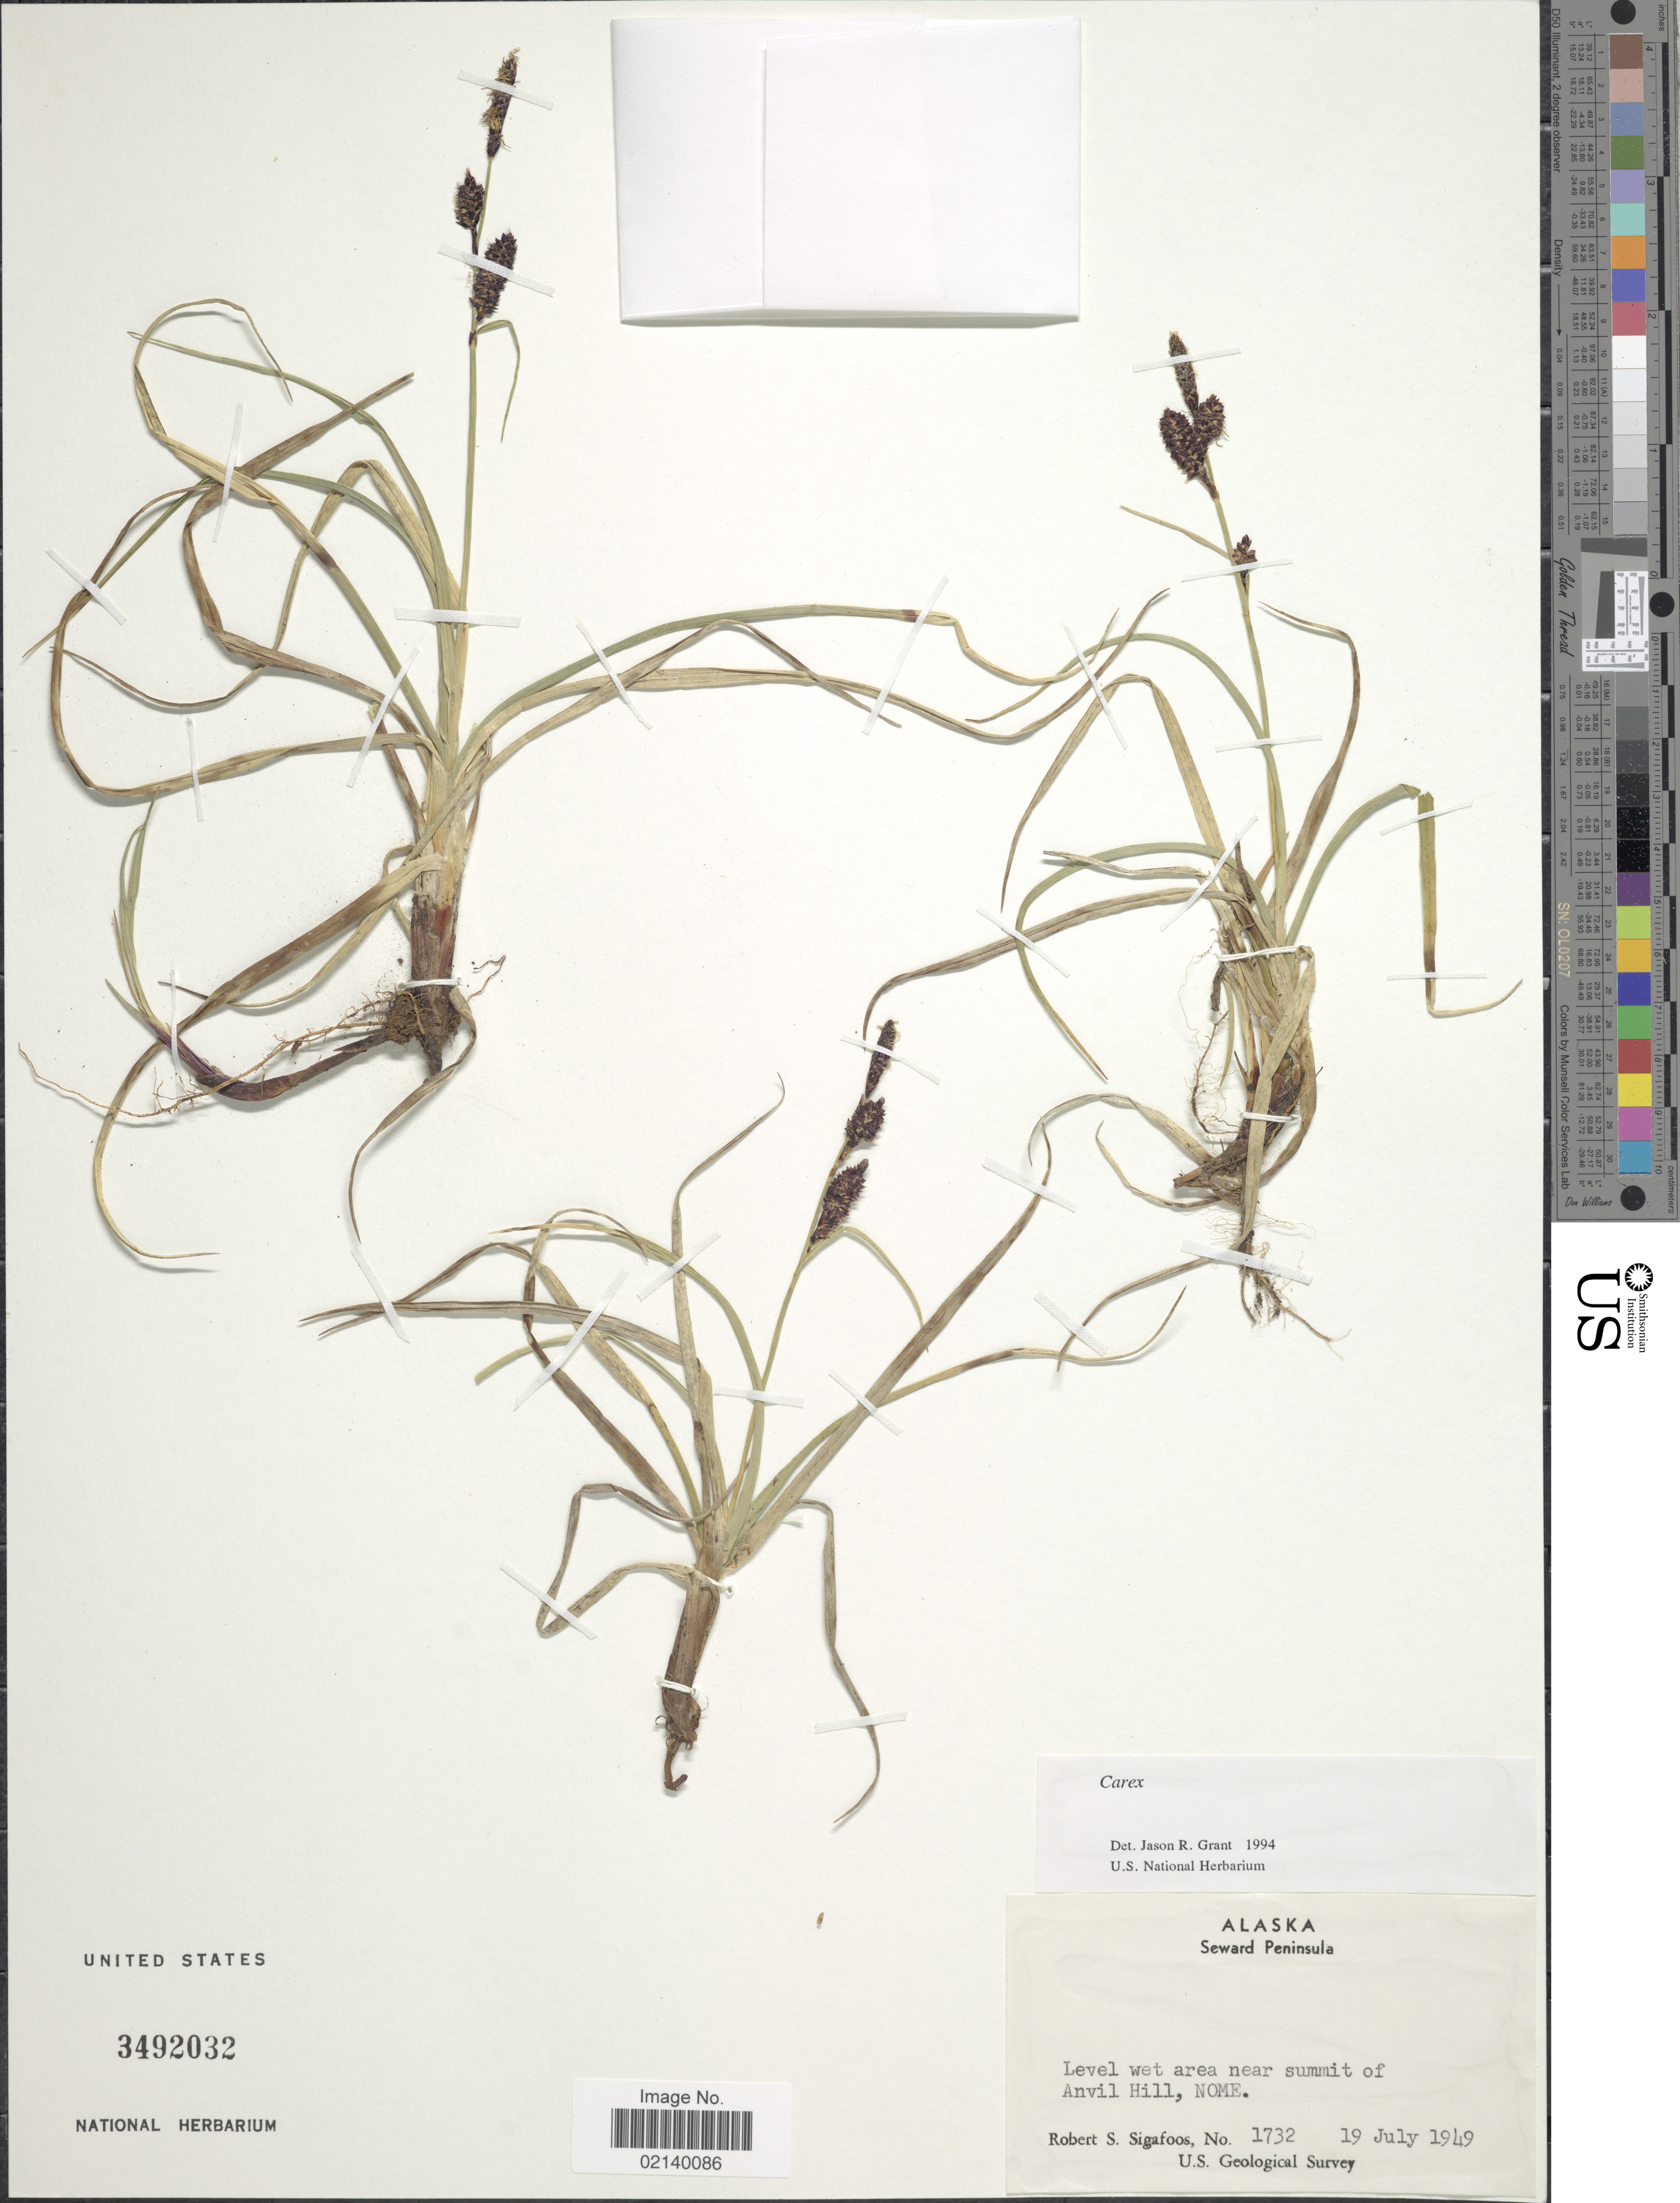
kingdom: Plantae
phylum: Tracheophyta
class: Liliopsida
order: Poales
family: Cyperaceae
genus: Carex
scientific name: Carex sp.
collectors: R. Sigafoos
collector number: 1732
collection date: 1949-07-19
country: United States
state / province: Alaska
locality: Seward Peninsula, level wet area near summit of Anvil Hill, Nome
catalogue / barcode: US 3492032